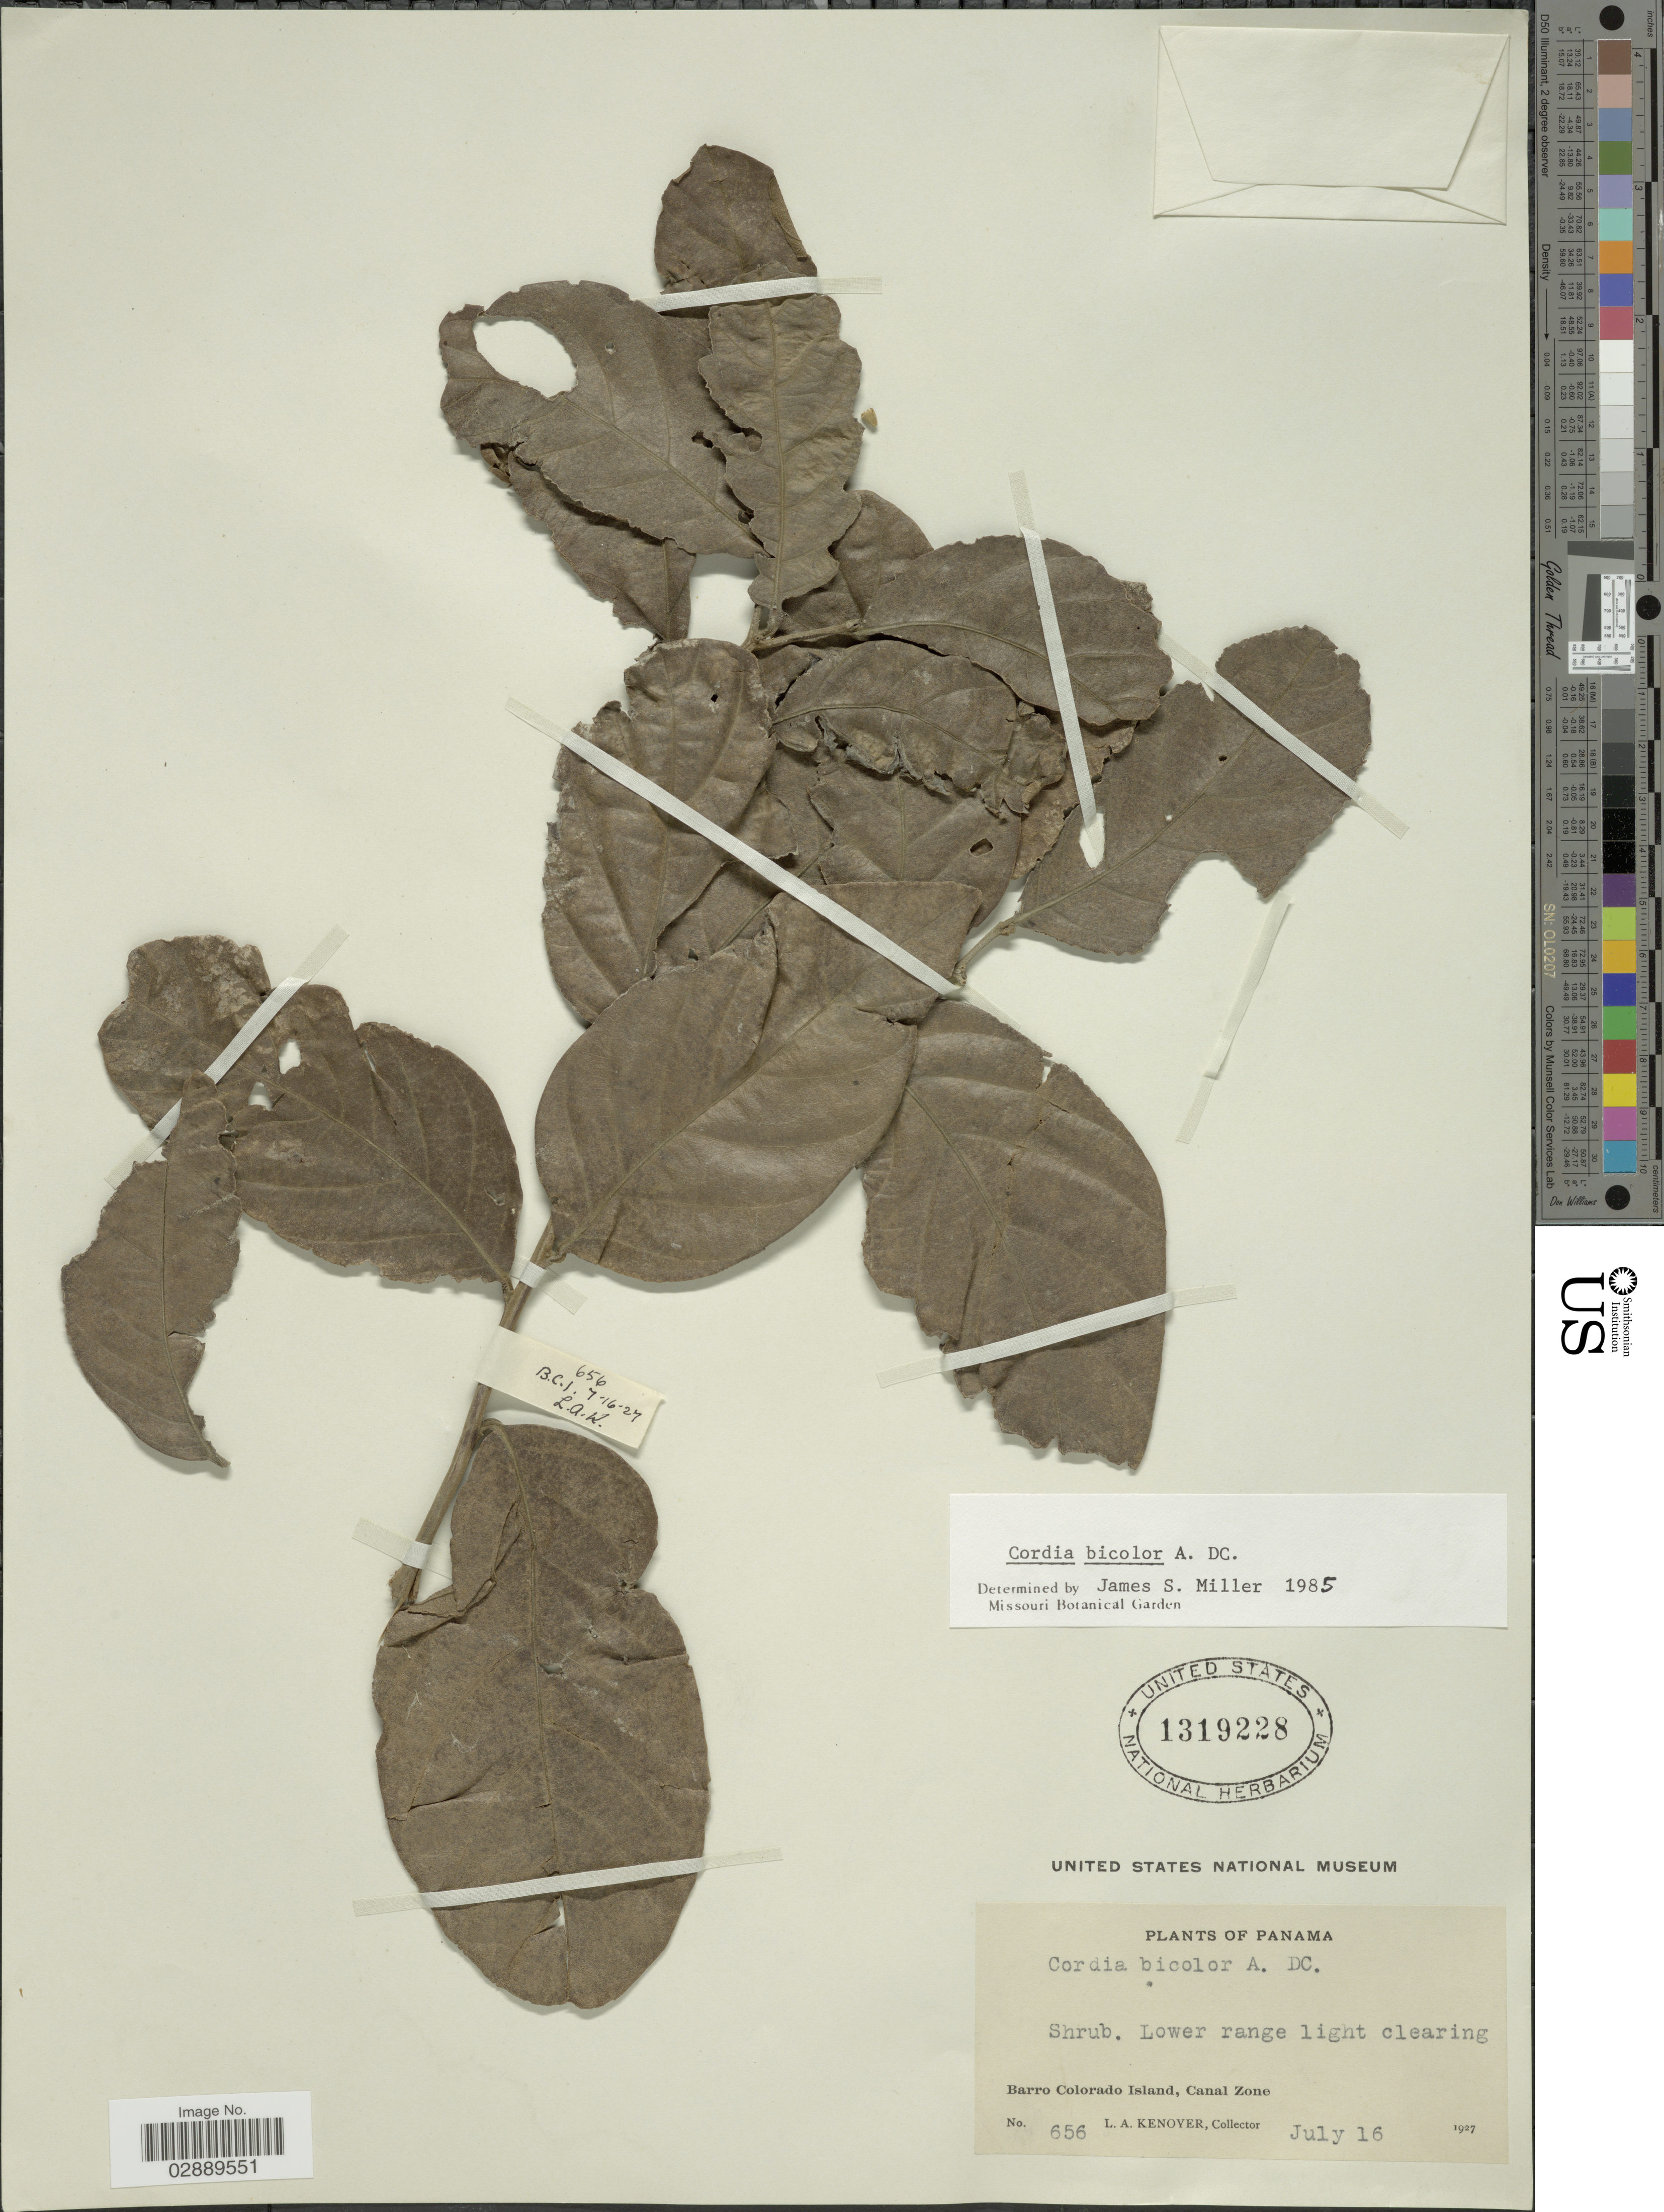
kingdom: Plantae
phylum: Tracheophyta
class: Magnoliopsida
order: Boraginales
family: Cordiaceae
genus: Cordia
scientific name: Cordia bicolor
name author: A. DC.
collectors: L. A. Kenoyer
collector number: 656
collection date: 1927-07-16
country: Panama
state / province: Panamá Oeste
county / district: Canal Zone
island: Barro Colorado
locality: Barro Colorado Island, Canal Zone.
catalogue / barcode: US 1319228